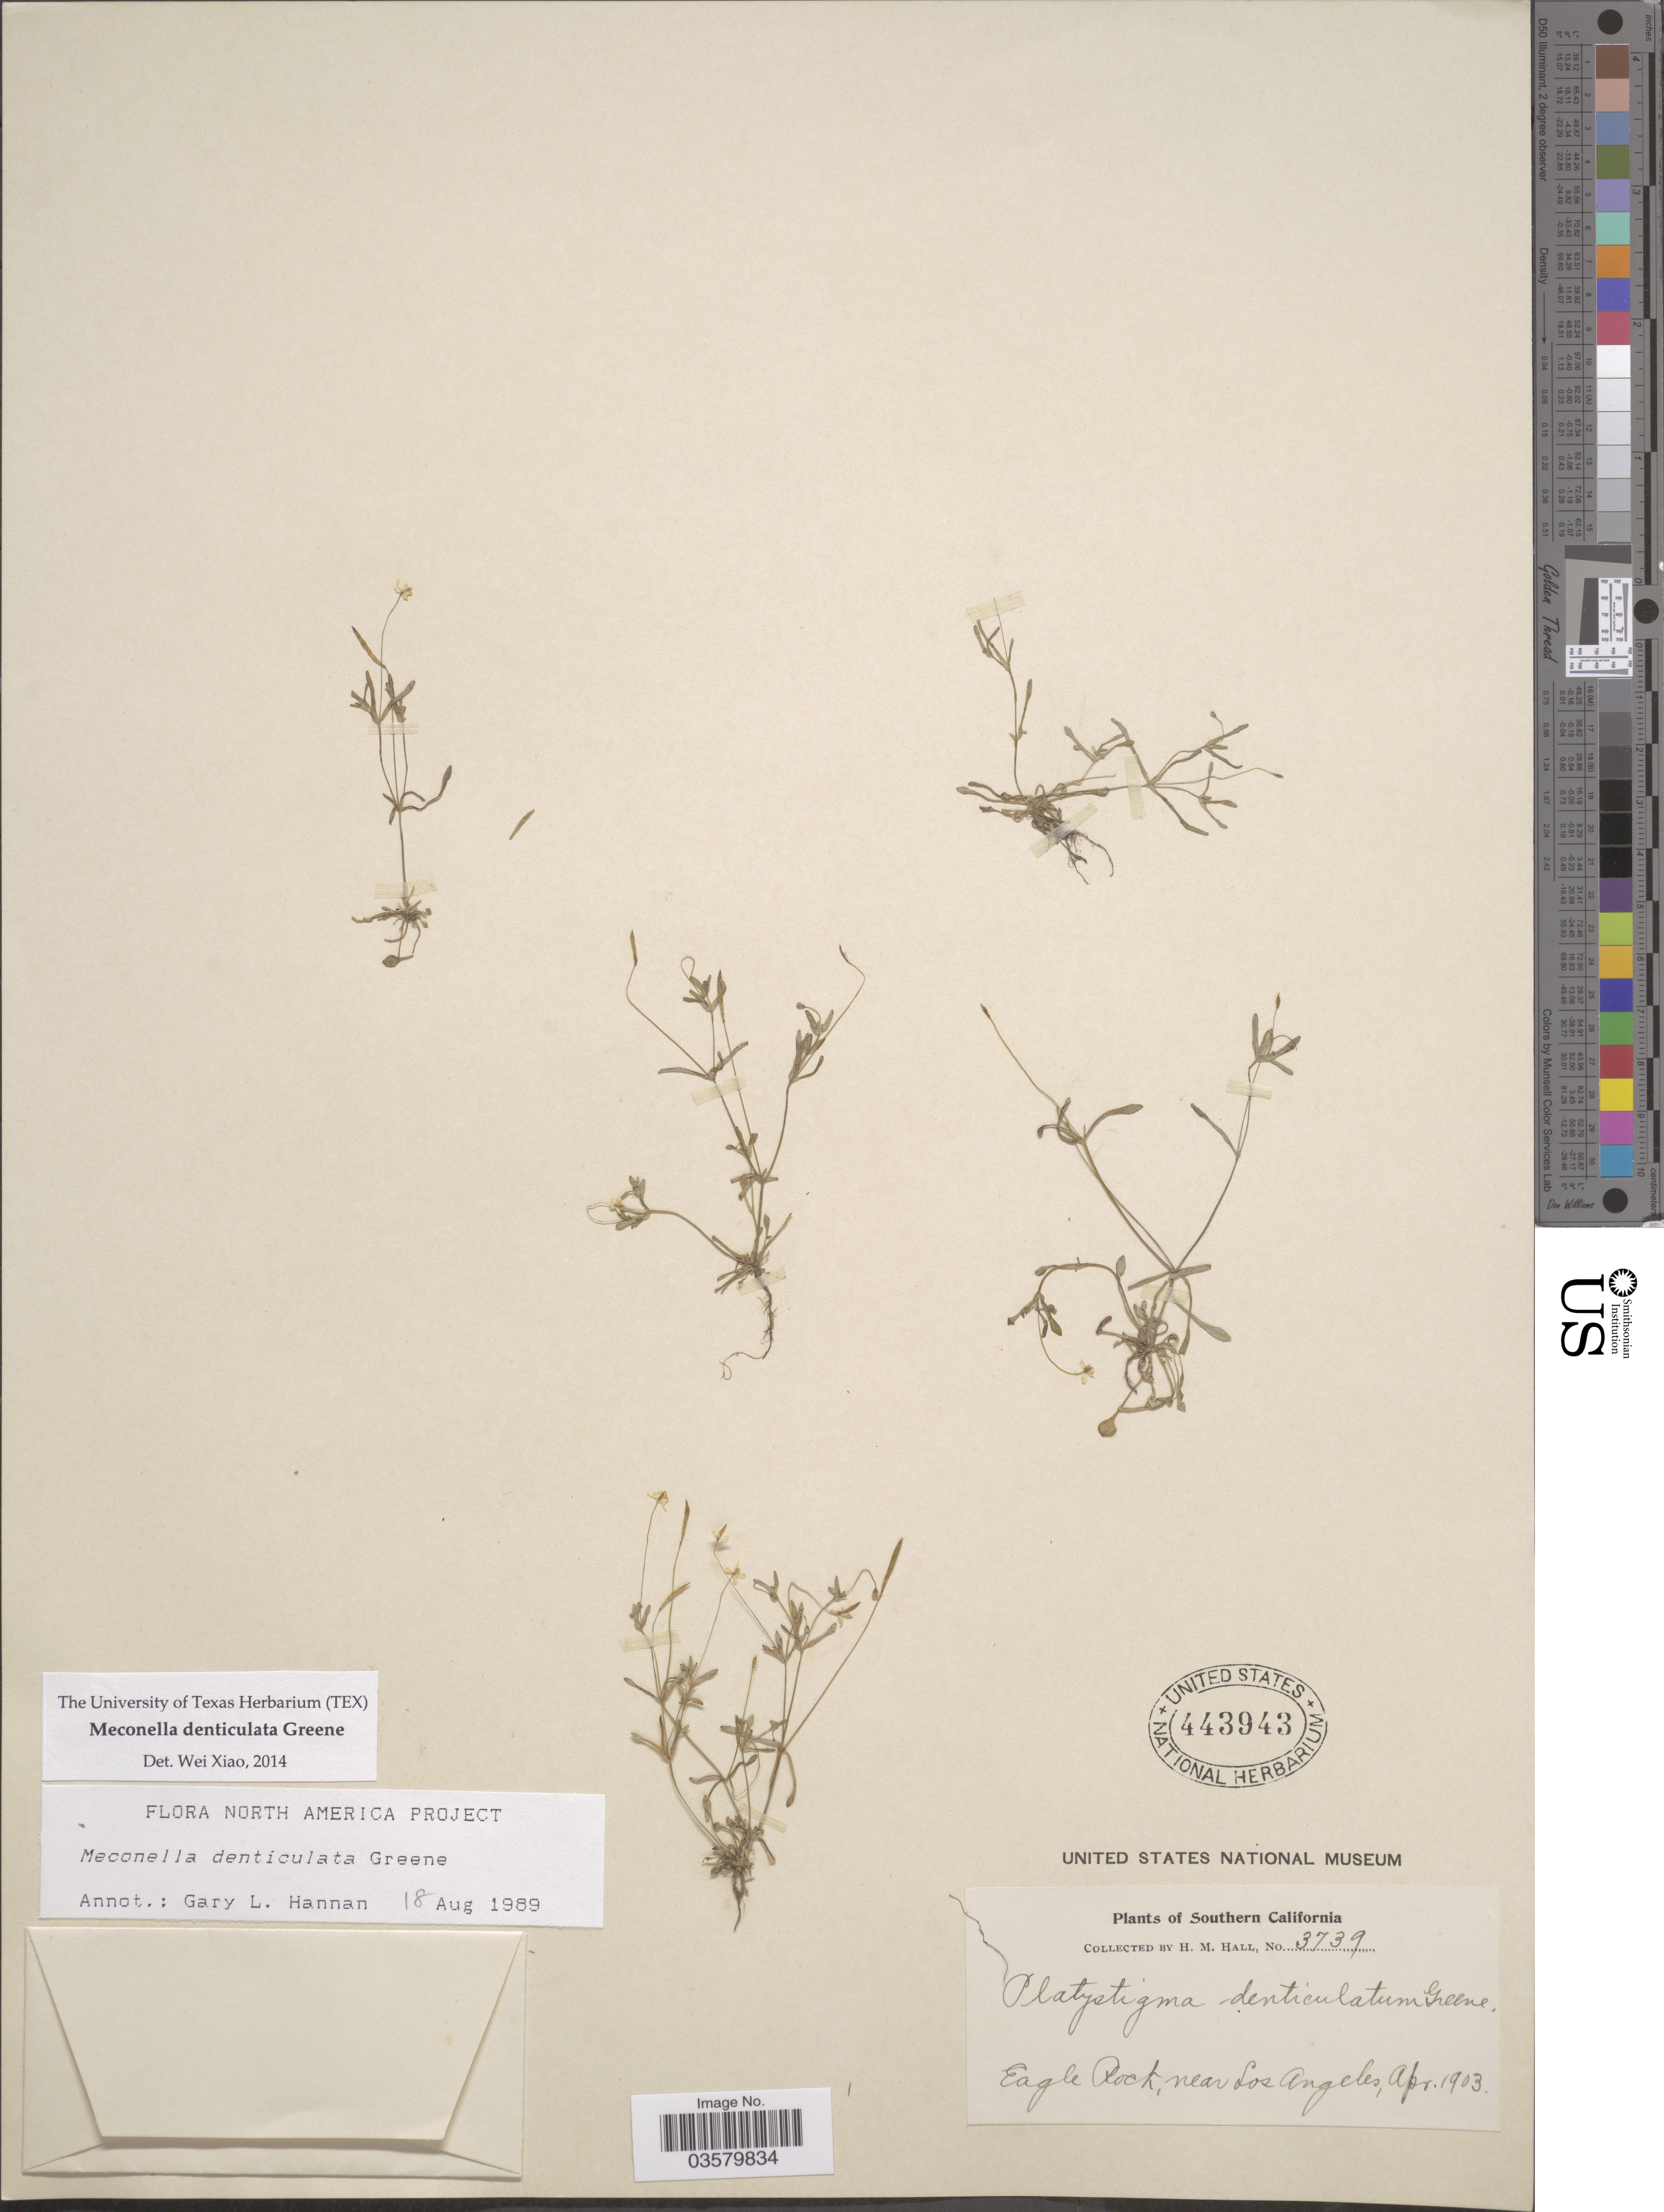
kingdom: Plantae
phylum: Tracheophyta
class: Magnoliopsida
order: Ranunculales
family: Papaveraceae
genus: Meconella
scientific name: Meconella denticulata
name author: Greene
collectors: H. M. Hall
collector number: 3739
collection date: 1903-04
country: United States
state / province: California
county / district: Los Angeles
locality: Southern California. Eagle Rock, near Los Angeles.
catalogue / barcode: US 443943